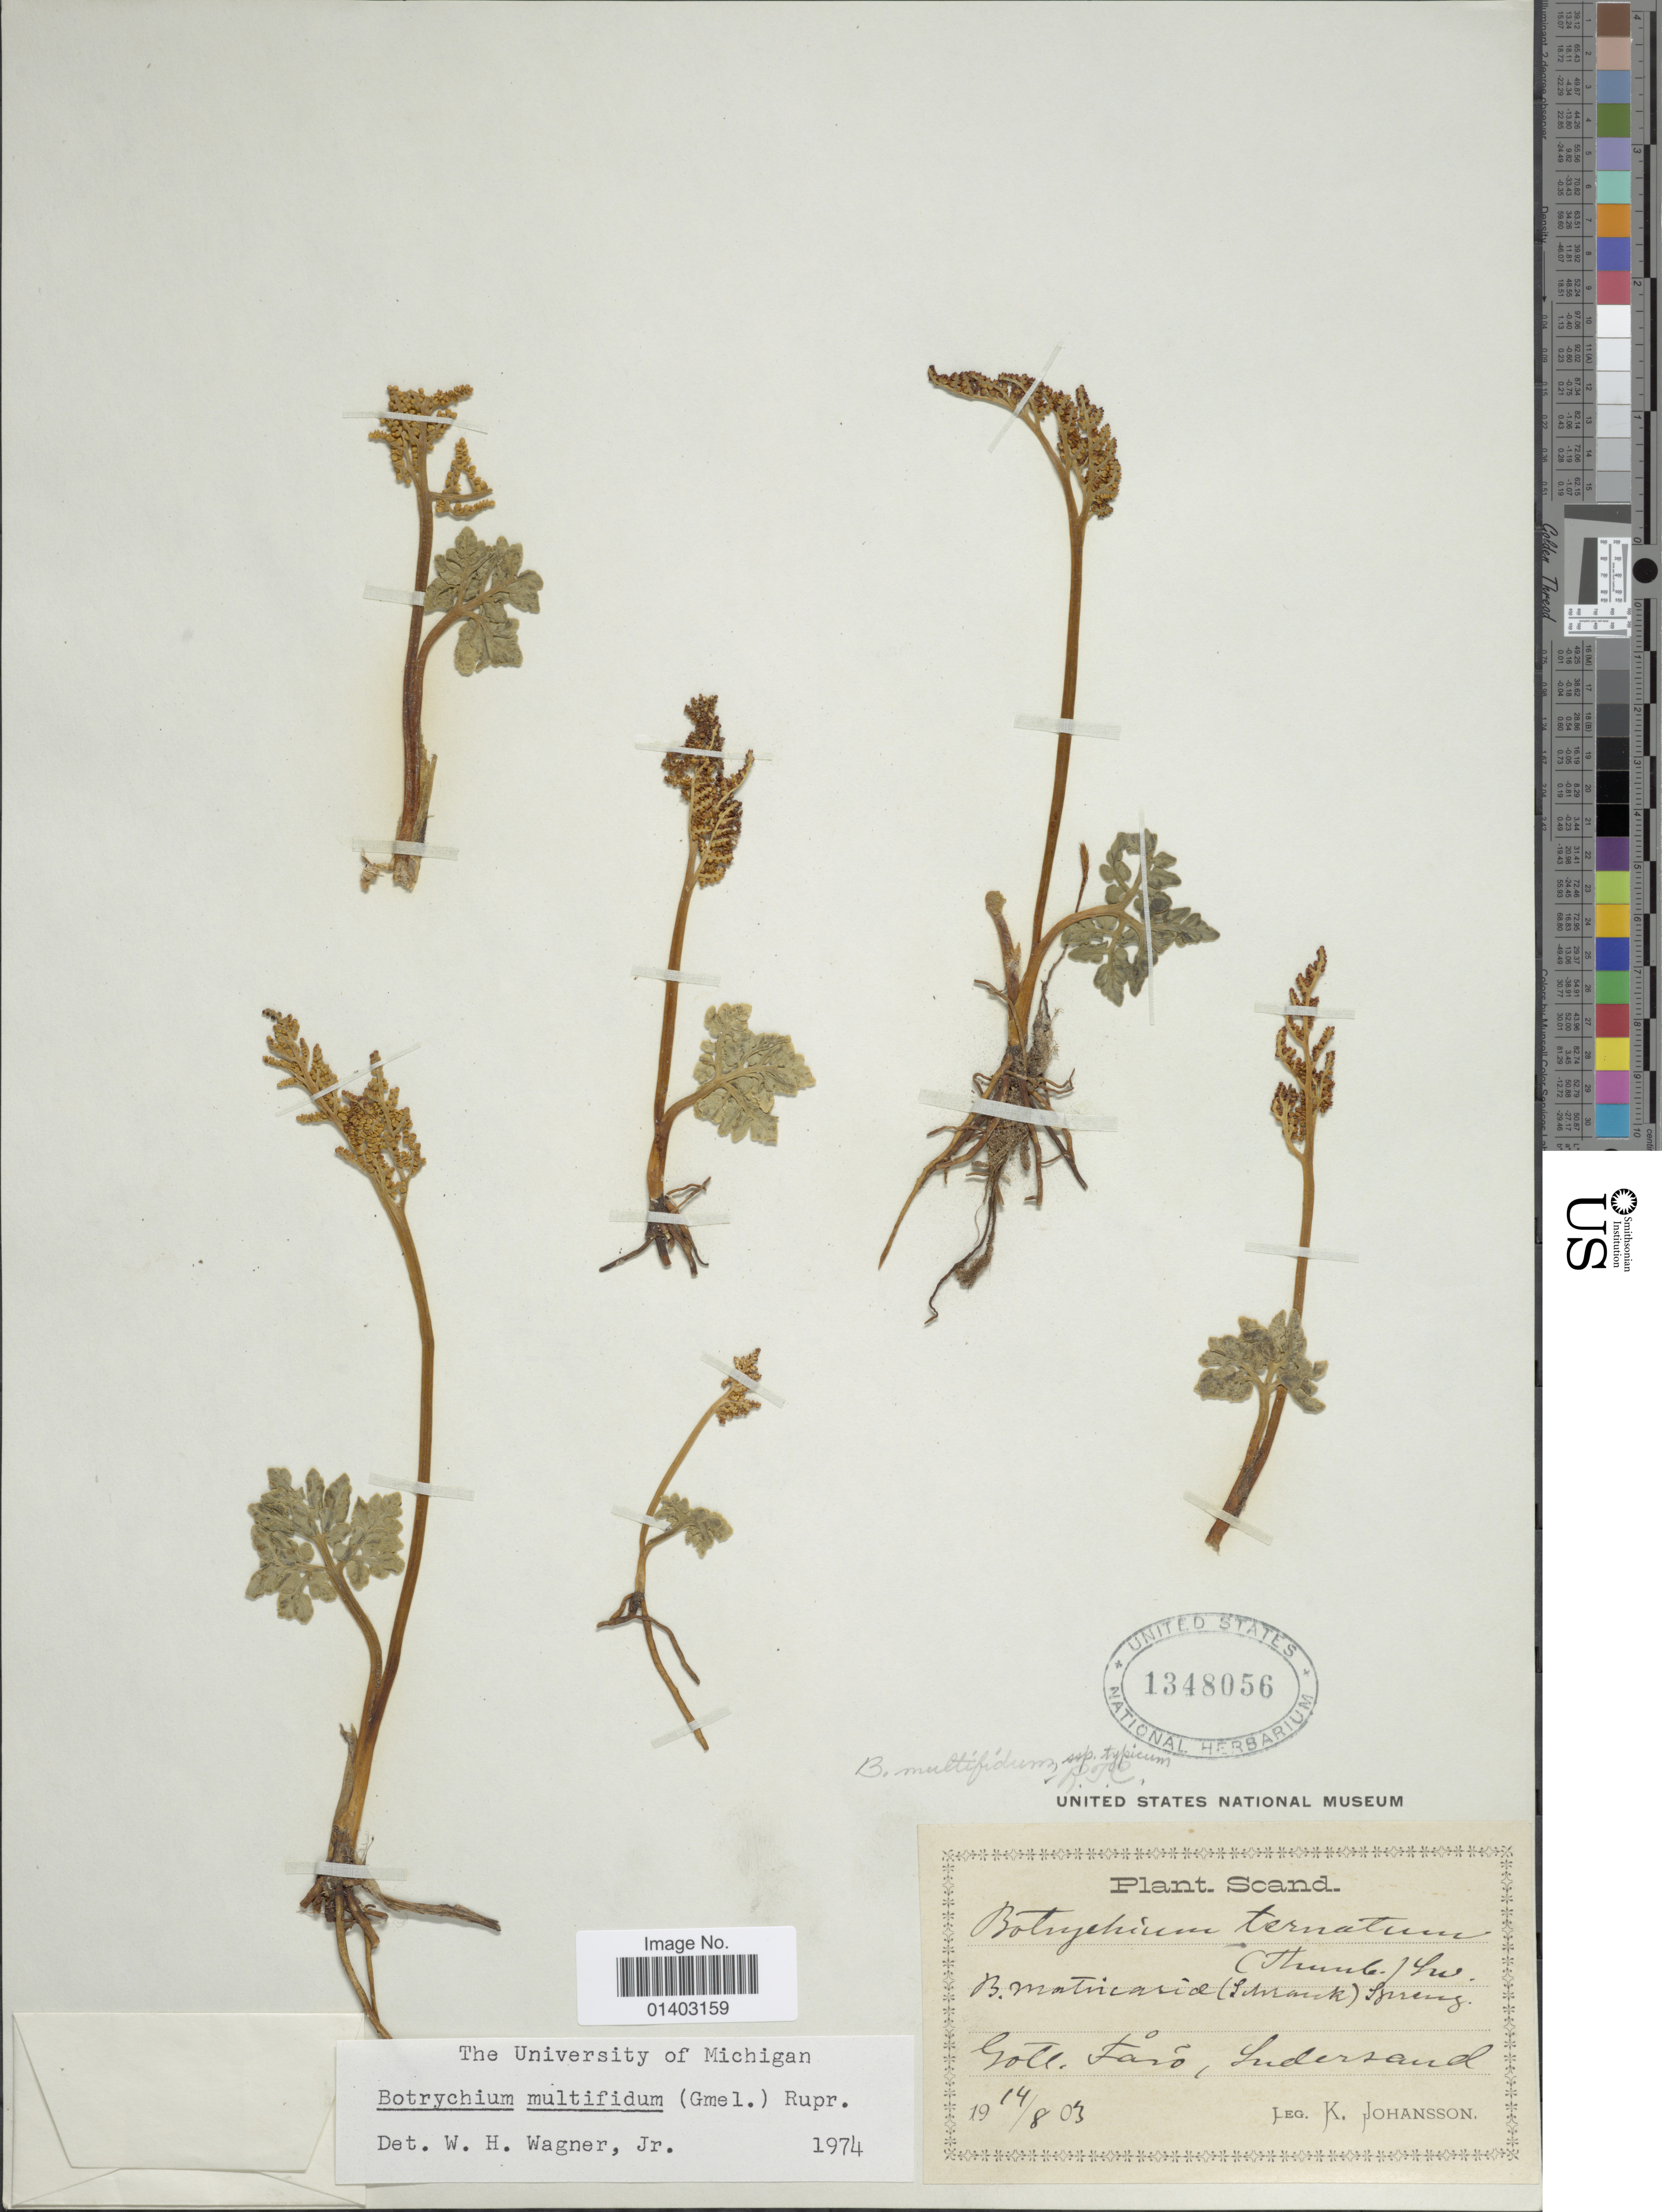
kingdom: Plantae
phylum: Tracheophyta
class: Polypodiopsida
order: Ophioglossales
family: Ophioglossaceae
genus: Botrychium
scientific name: Botrychium multifidum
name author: (J.F. Gmel.) Rupr.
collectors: K. Johansson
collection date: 1914-03-08 or 1914-08-03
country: Sweden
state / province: Gotland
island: Gotland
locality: Fårö, Sudersand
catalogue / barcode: US 1348056